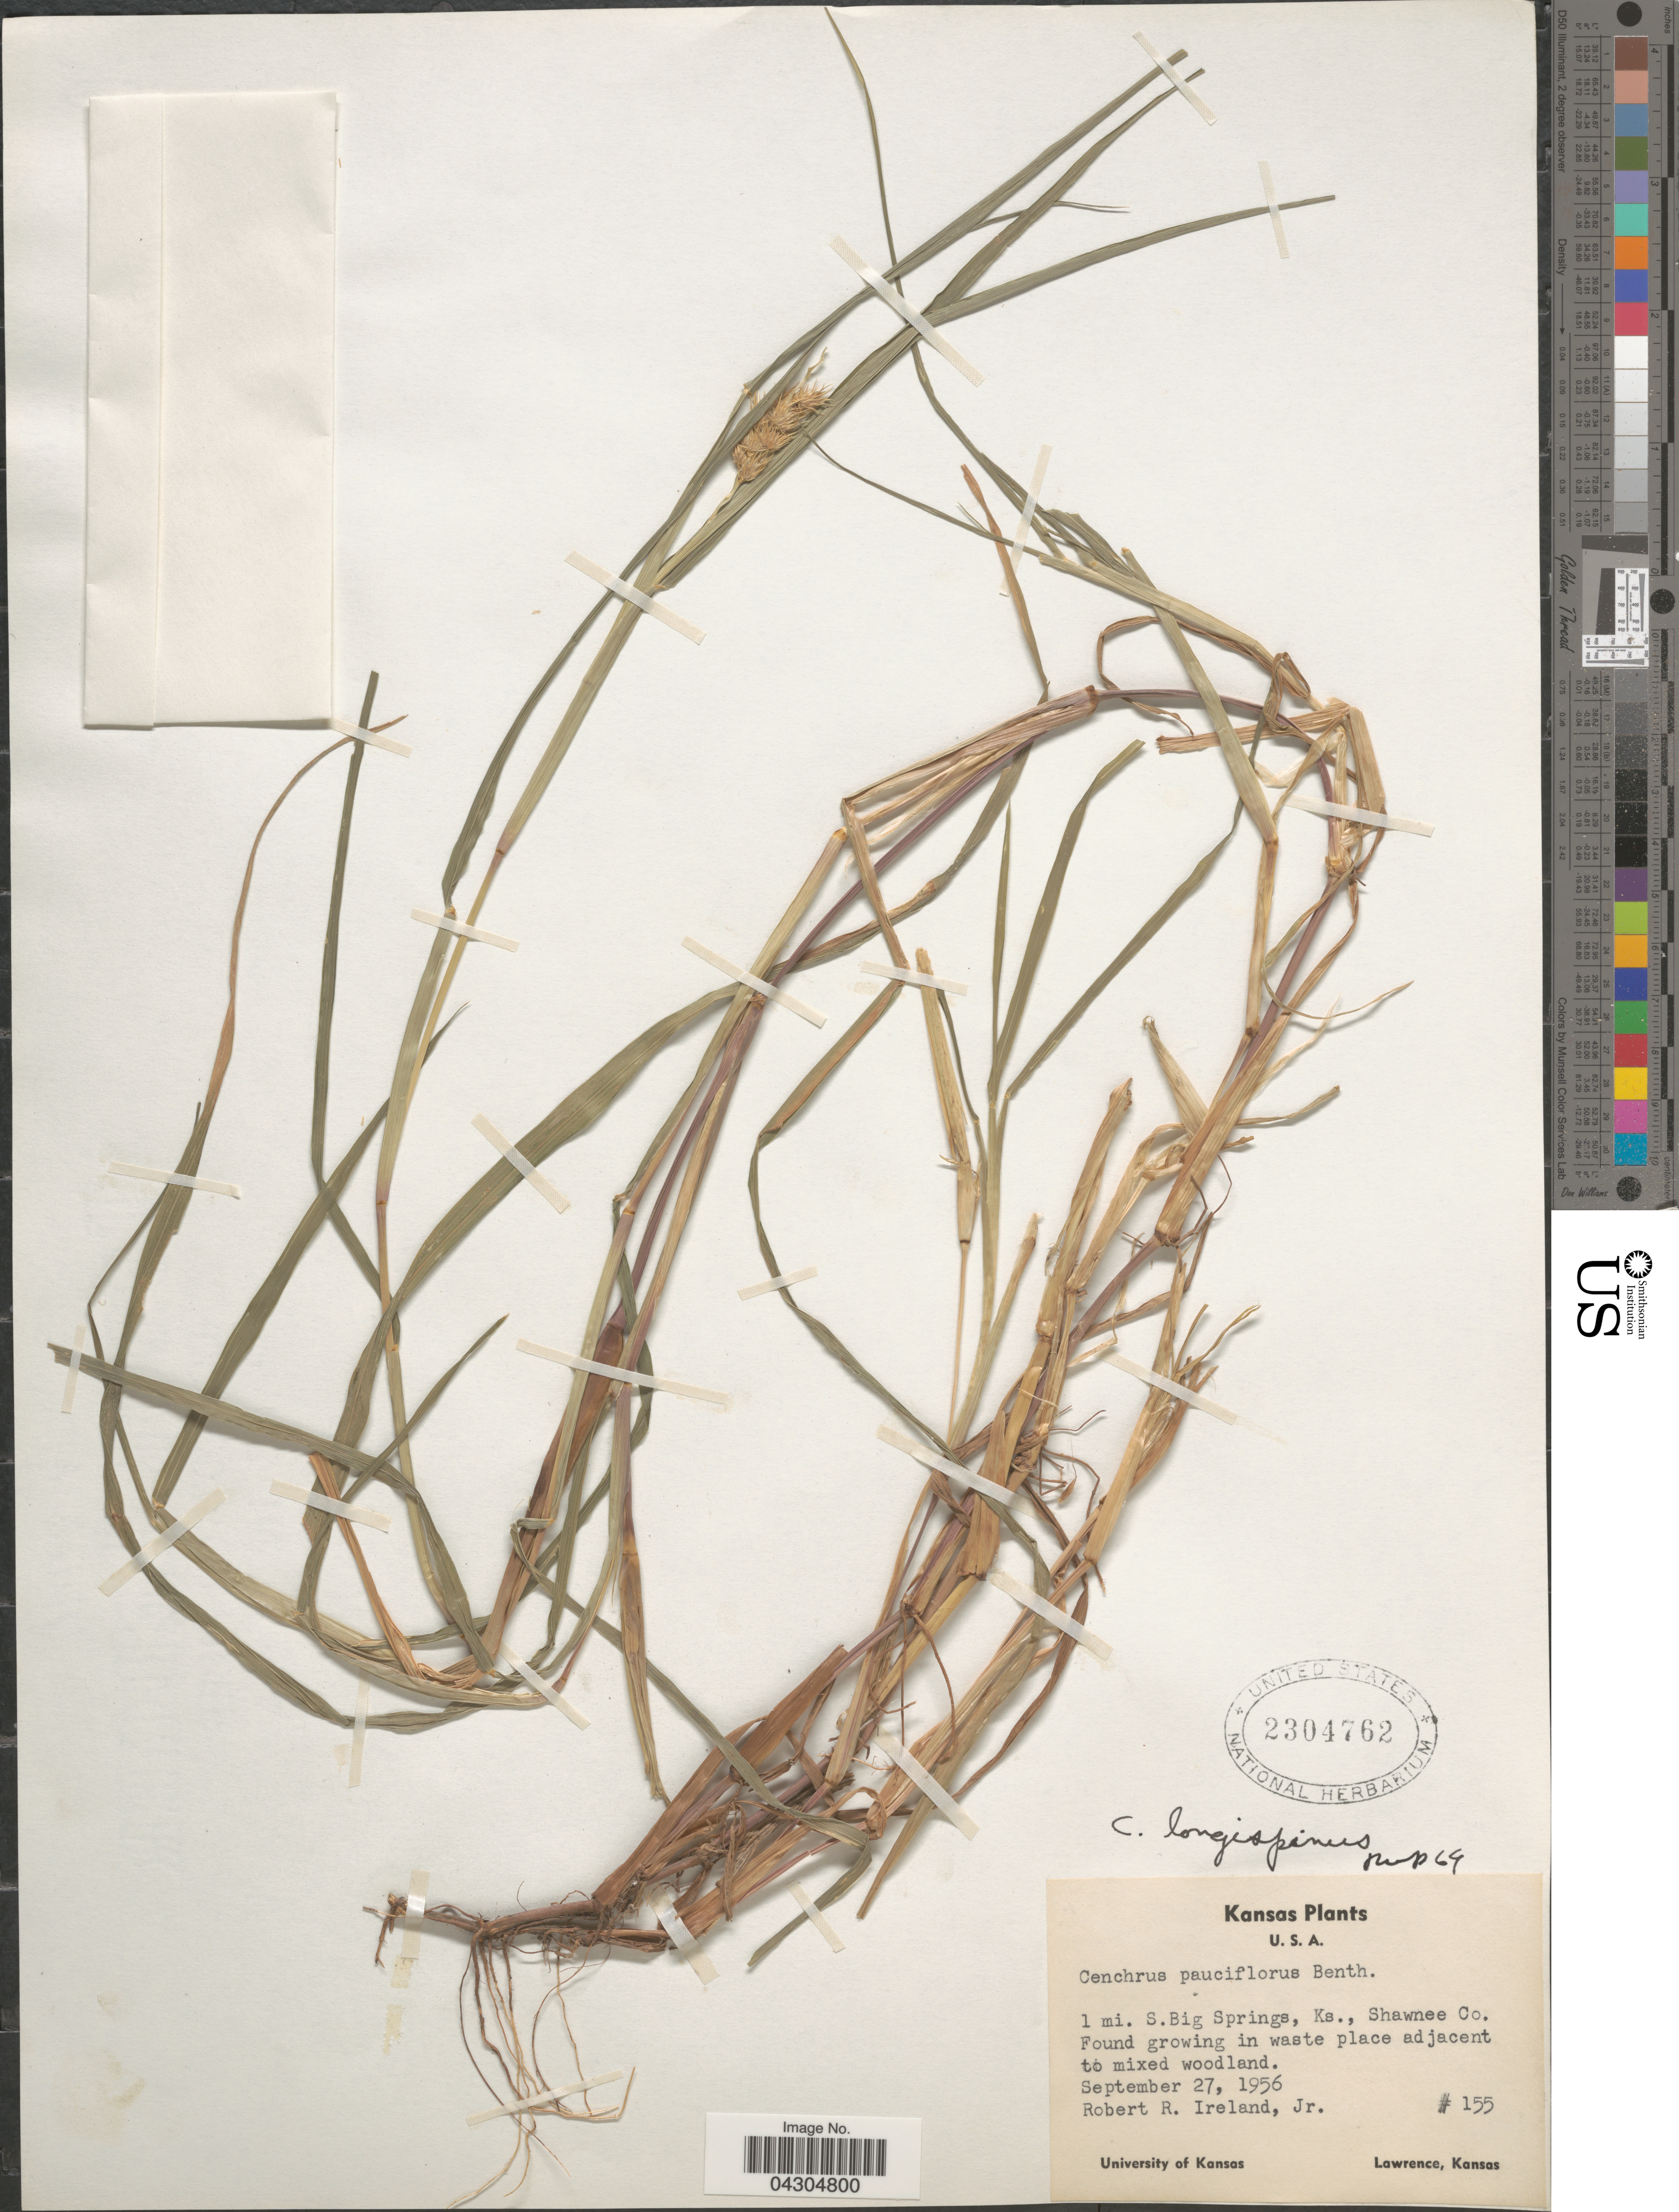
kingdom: Plantae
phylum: Tracheophyta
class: Liliopsida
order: Poales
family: Poaceae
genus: Cenchrus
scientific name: Cenchrus longispinus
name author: (Hack.) Fernald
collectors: R. Ireland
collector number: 155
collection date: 1956-09-27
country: United States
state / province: Kansas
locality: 1 mi. S.Big Springs, Ks., Shawnee Co.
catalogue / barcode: US 2304762